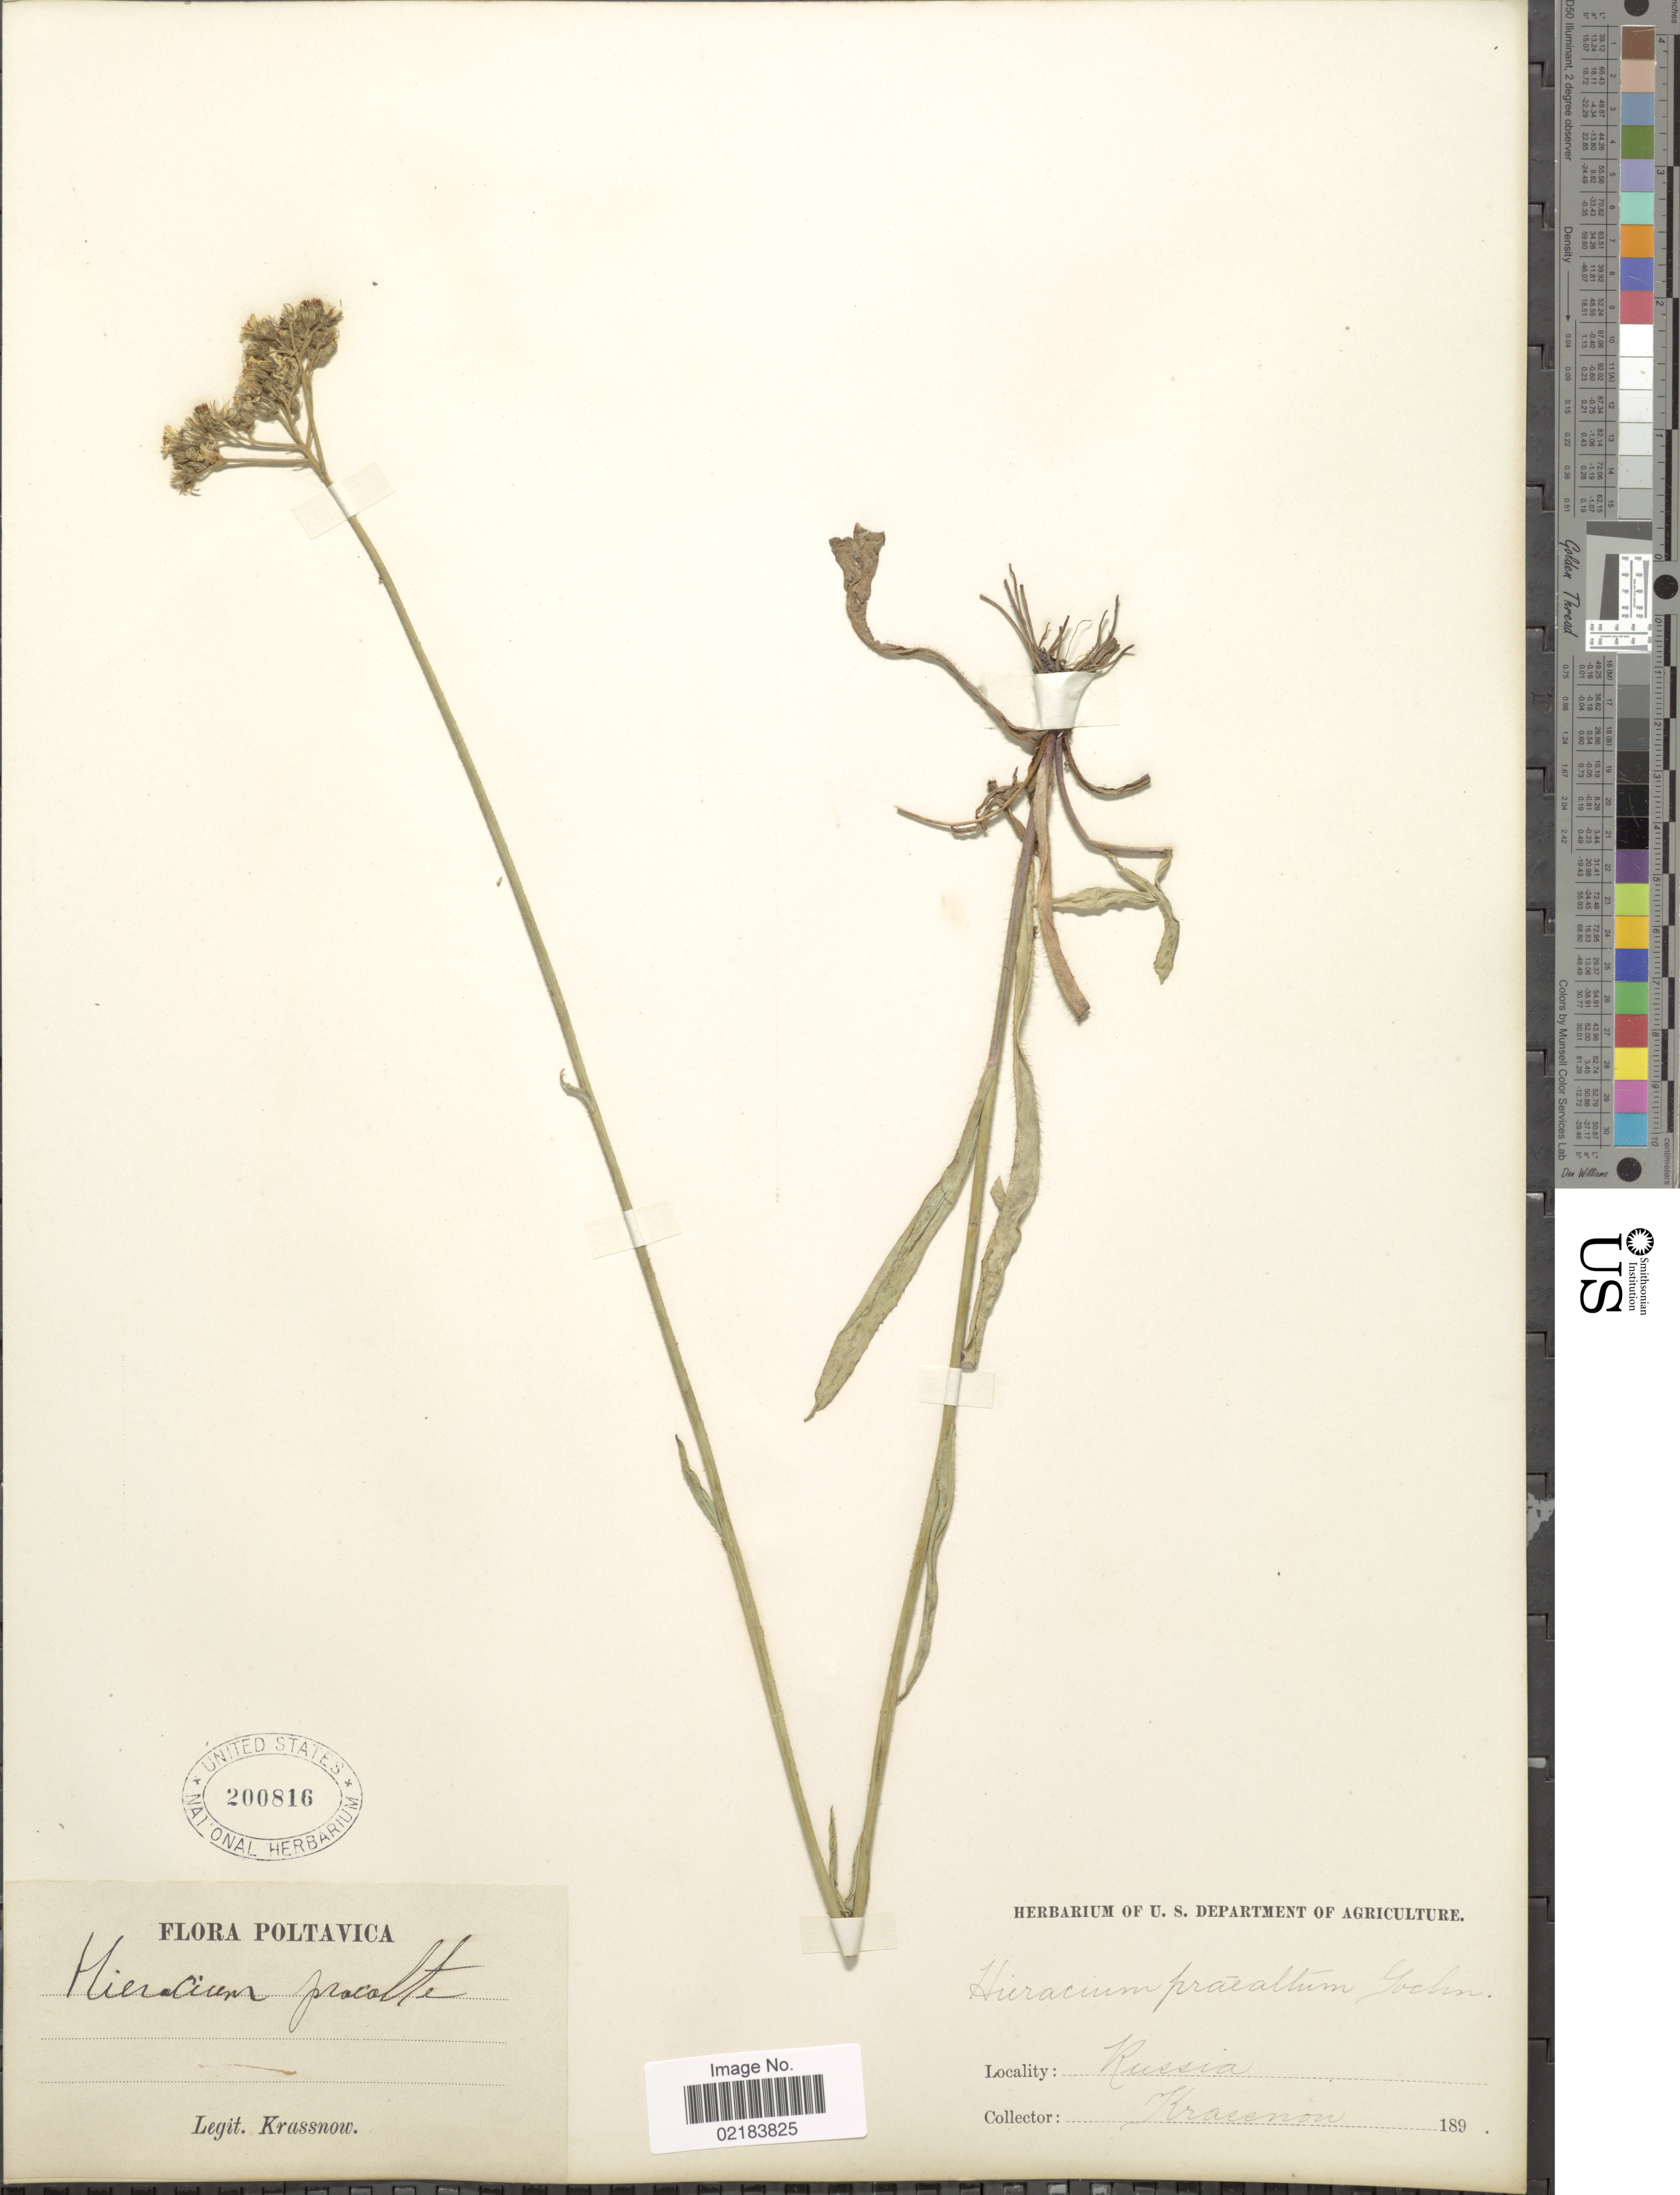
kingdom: Plantae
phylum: Tracheophyta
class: Magnoliopsida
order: Asterales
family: Asteraceae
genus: Pilosella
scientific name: Pilosella piloselloides subsp. praealta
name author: (Gochnat) S. Bräut. & Greuter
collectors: -. Krassnow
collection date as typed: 189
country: Ukraine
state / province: Poltava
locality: Poltavica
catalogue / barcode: US 200816